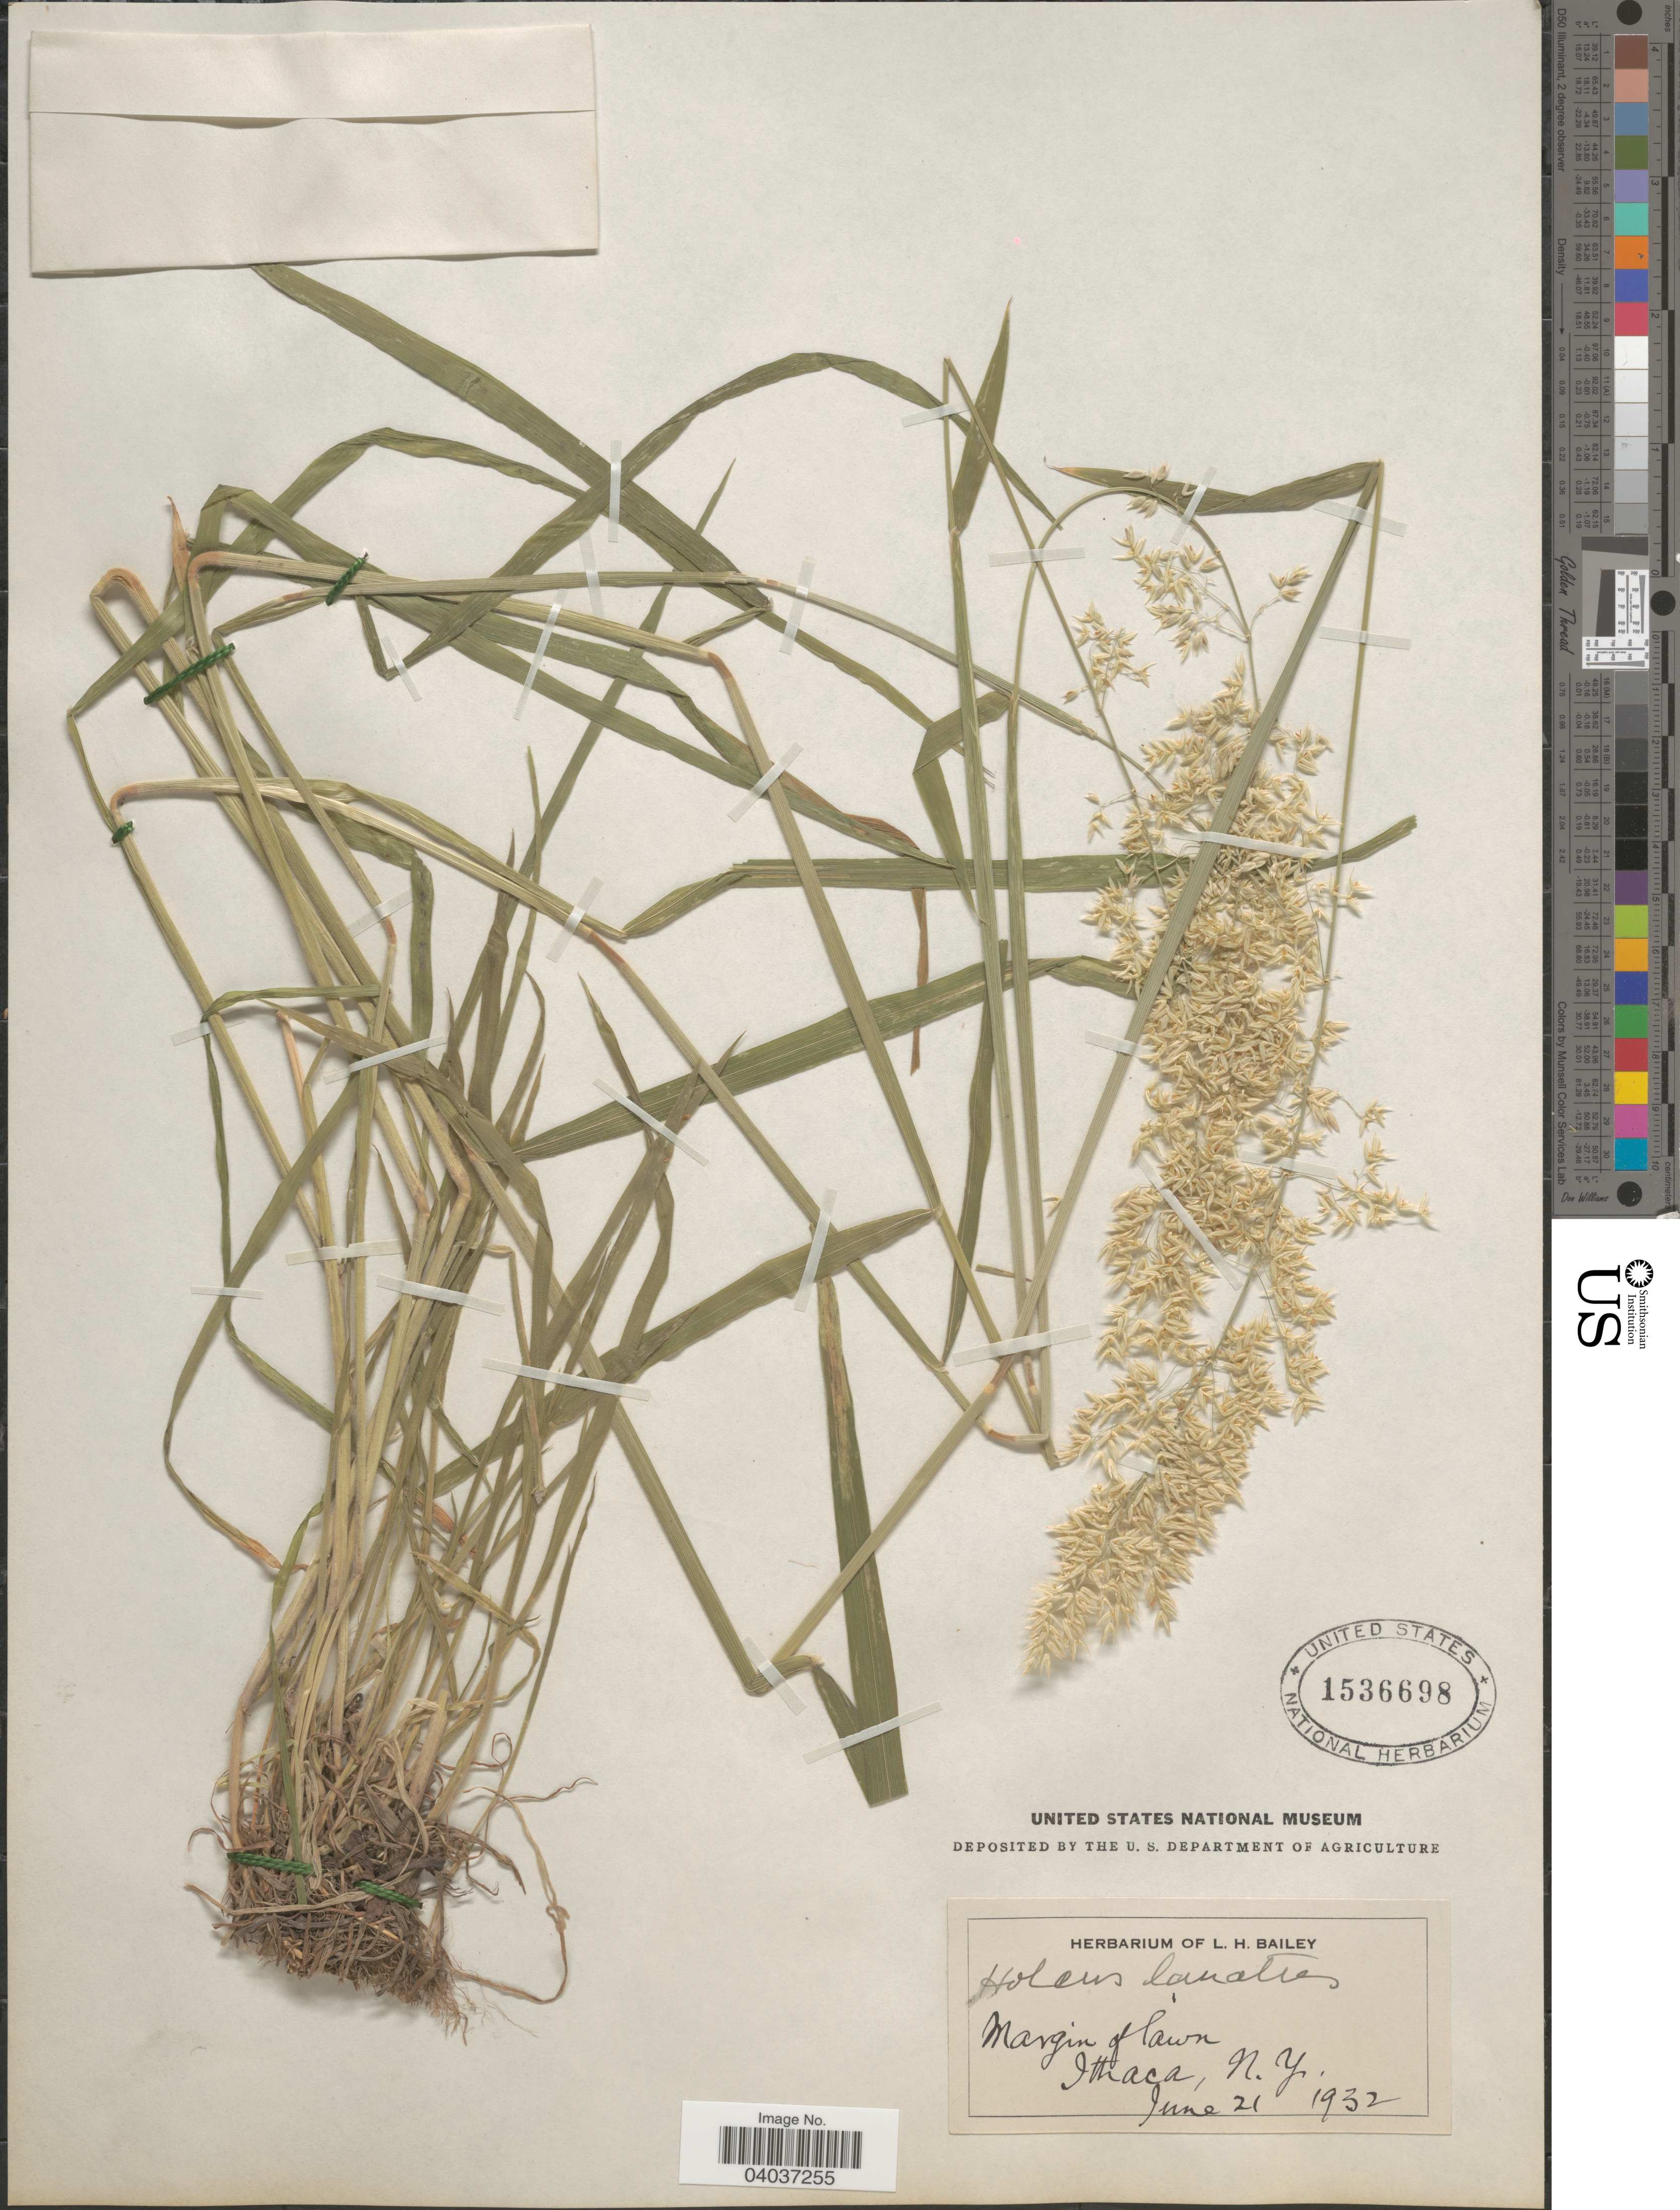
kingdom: Plantae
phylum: Tracheophyta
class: Liliopsida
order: Poales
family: Poaceae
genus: Holcus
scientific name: Holcus lanatus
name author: L.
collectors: ex herb. L. H. Bailey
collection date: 1932-06-21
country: United States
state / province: New York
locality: Margin of lawn. Ithaca.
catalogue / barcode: US 1536698